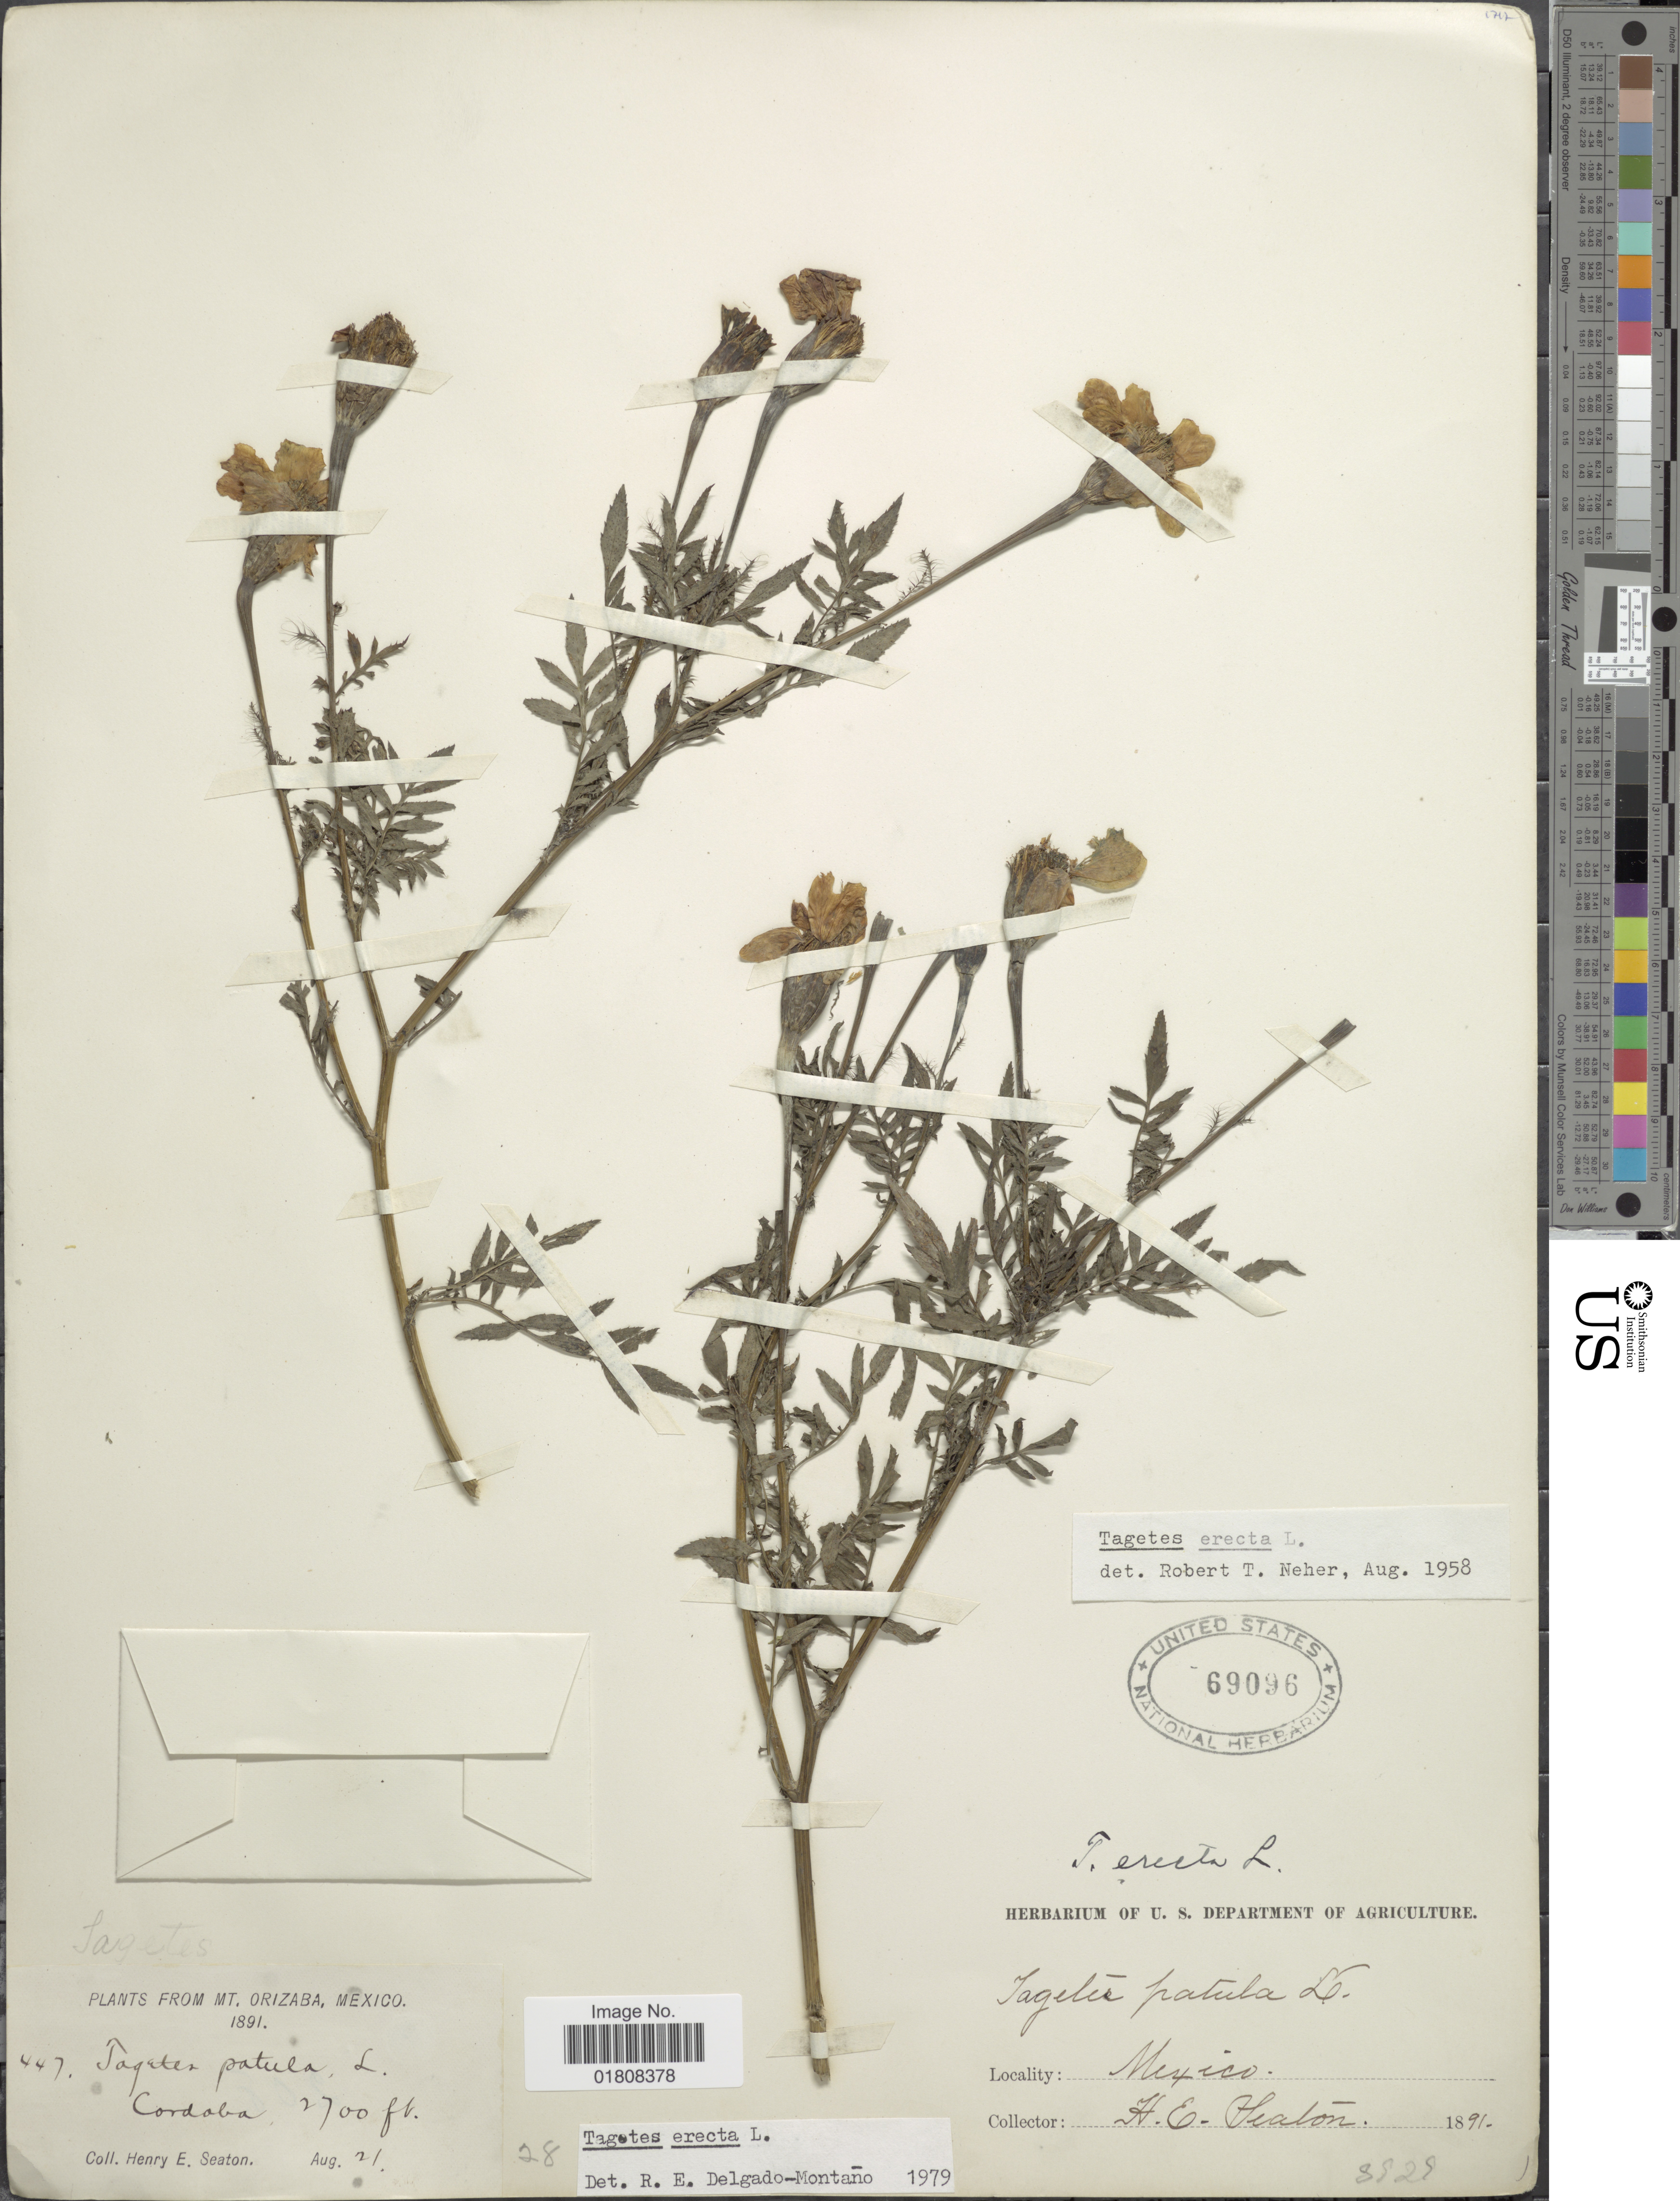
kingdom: Plantae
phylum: Tracheophyta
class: Magnoliopsida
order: Asterales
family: Asteraceae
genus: Tagetes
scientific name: Tagetes patula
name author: L.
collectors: H. E. Seaton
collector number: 447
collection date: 1891-08-21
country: Mexico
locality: Mt. Orizaba, Cordoba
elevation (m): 823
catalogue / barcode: US 69096